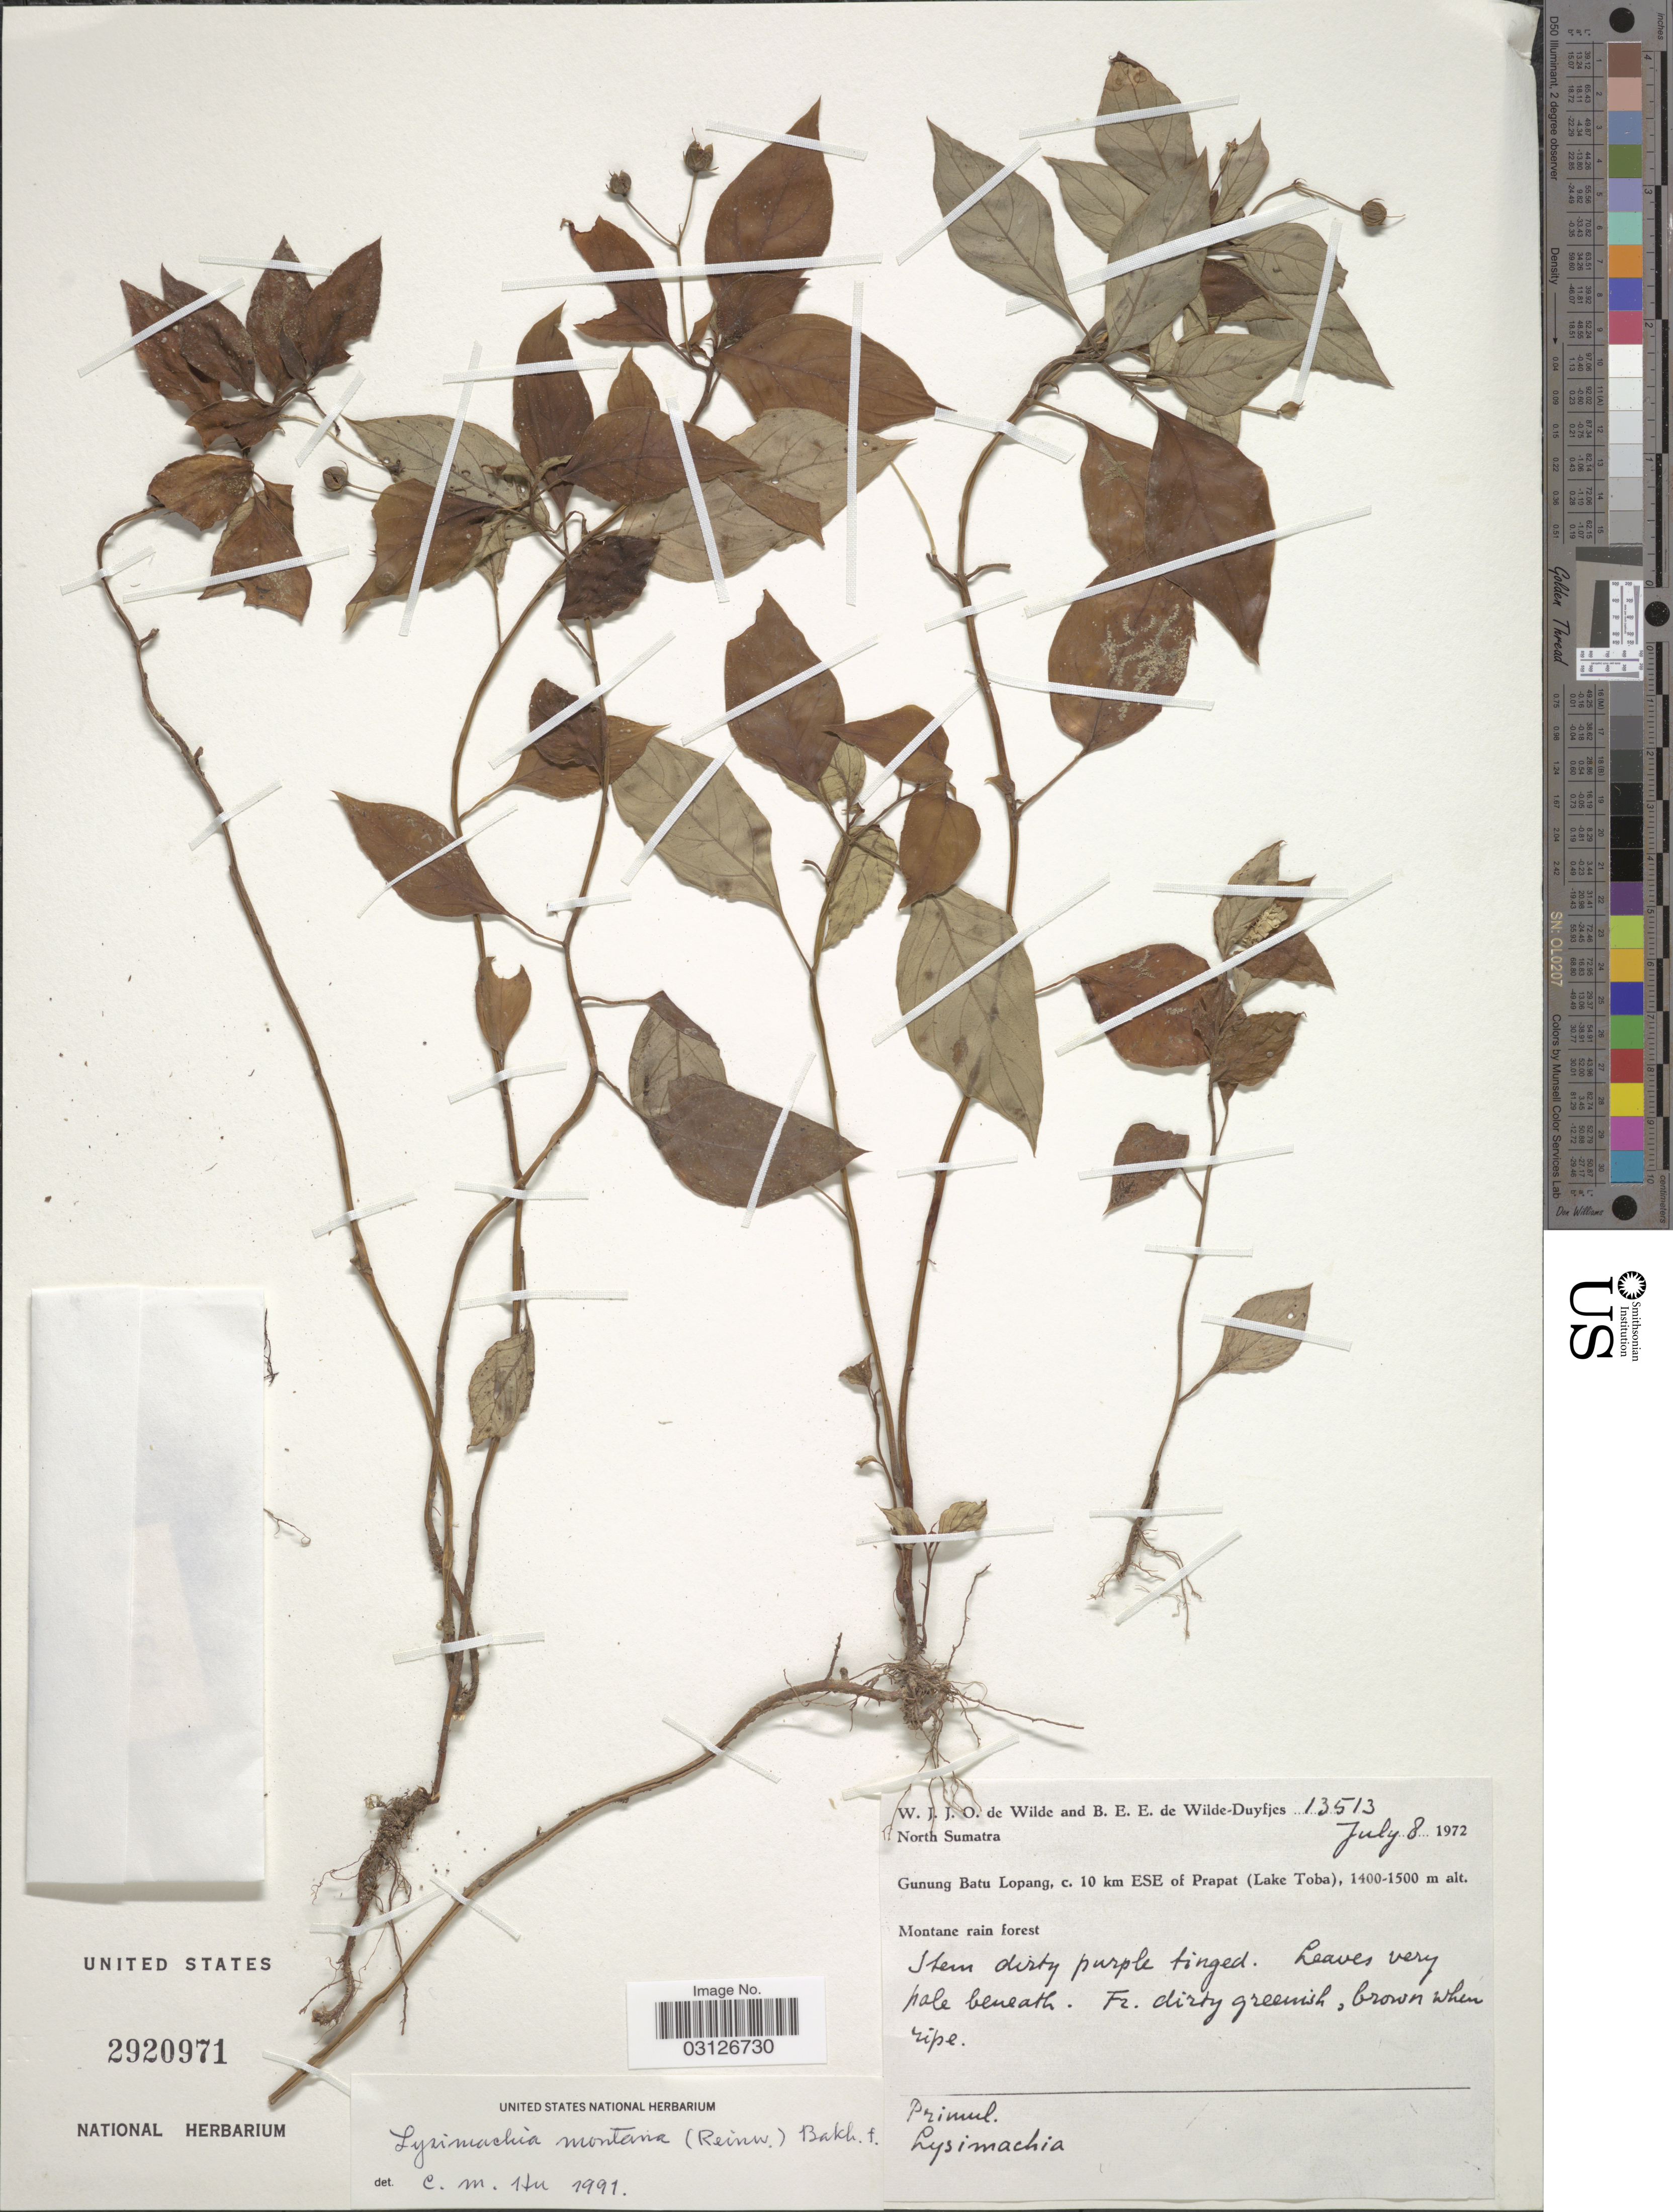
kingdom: Plantae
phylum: Tracheophyta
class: Magnoliopsida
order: Ericales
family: Primulaceae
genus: Lysimachia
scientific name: Lysimachia montana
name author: (Reinw.) Bakh. f. ex Bentv.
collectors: W. J. de Wilde & B. E. de Wilde-Duyfjes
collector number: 13513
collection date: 1972-07-08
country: Indonesia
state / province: Sumatra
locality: North Sumatra. Gunung Batu Lopang, c. 10 km ESE of Prapat (Lake Toba).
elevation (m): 1400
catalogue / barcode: US 2920971